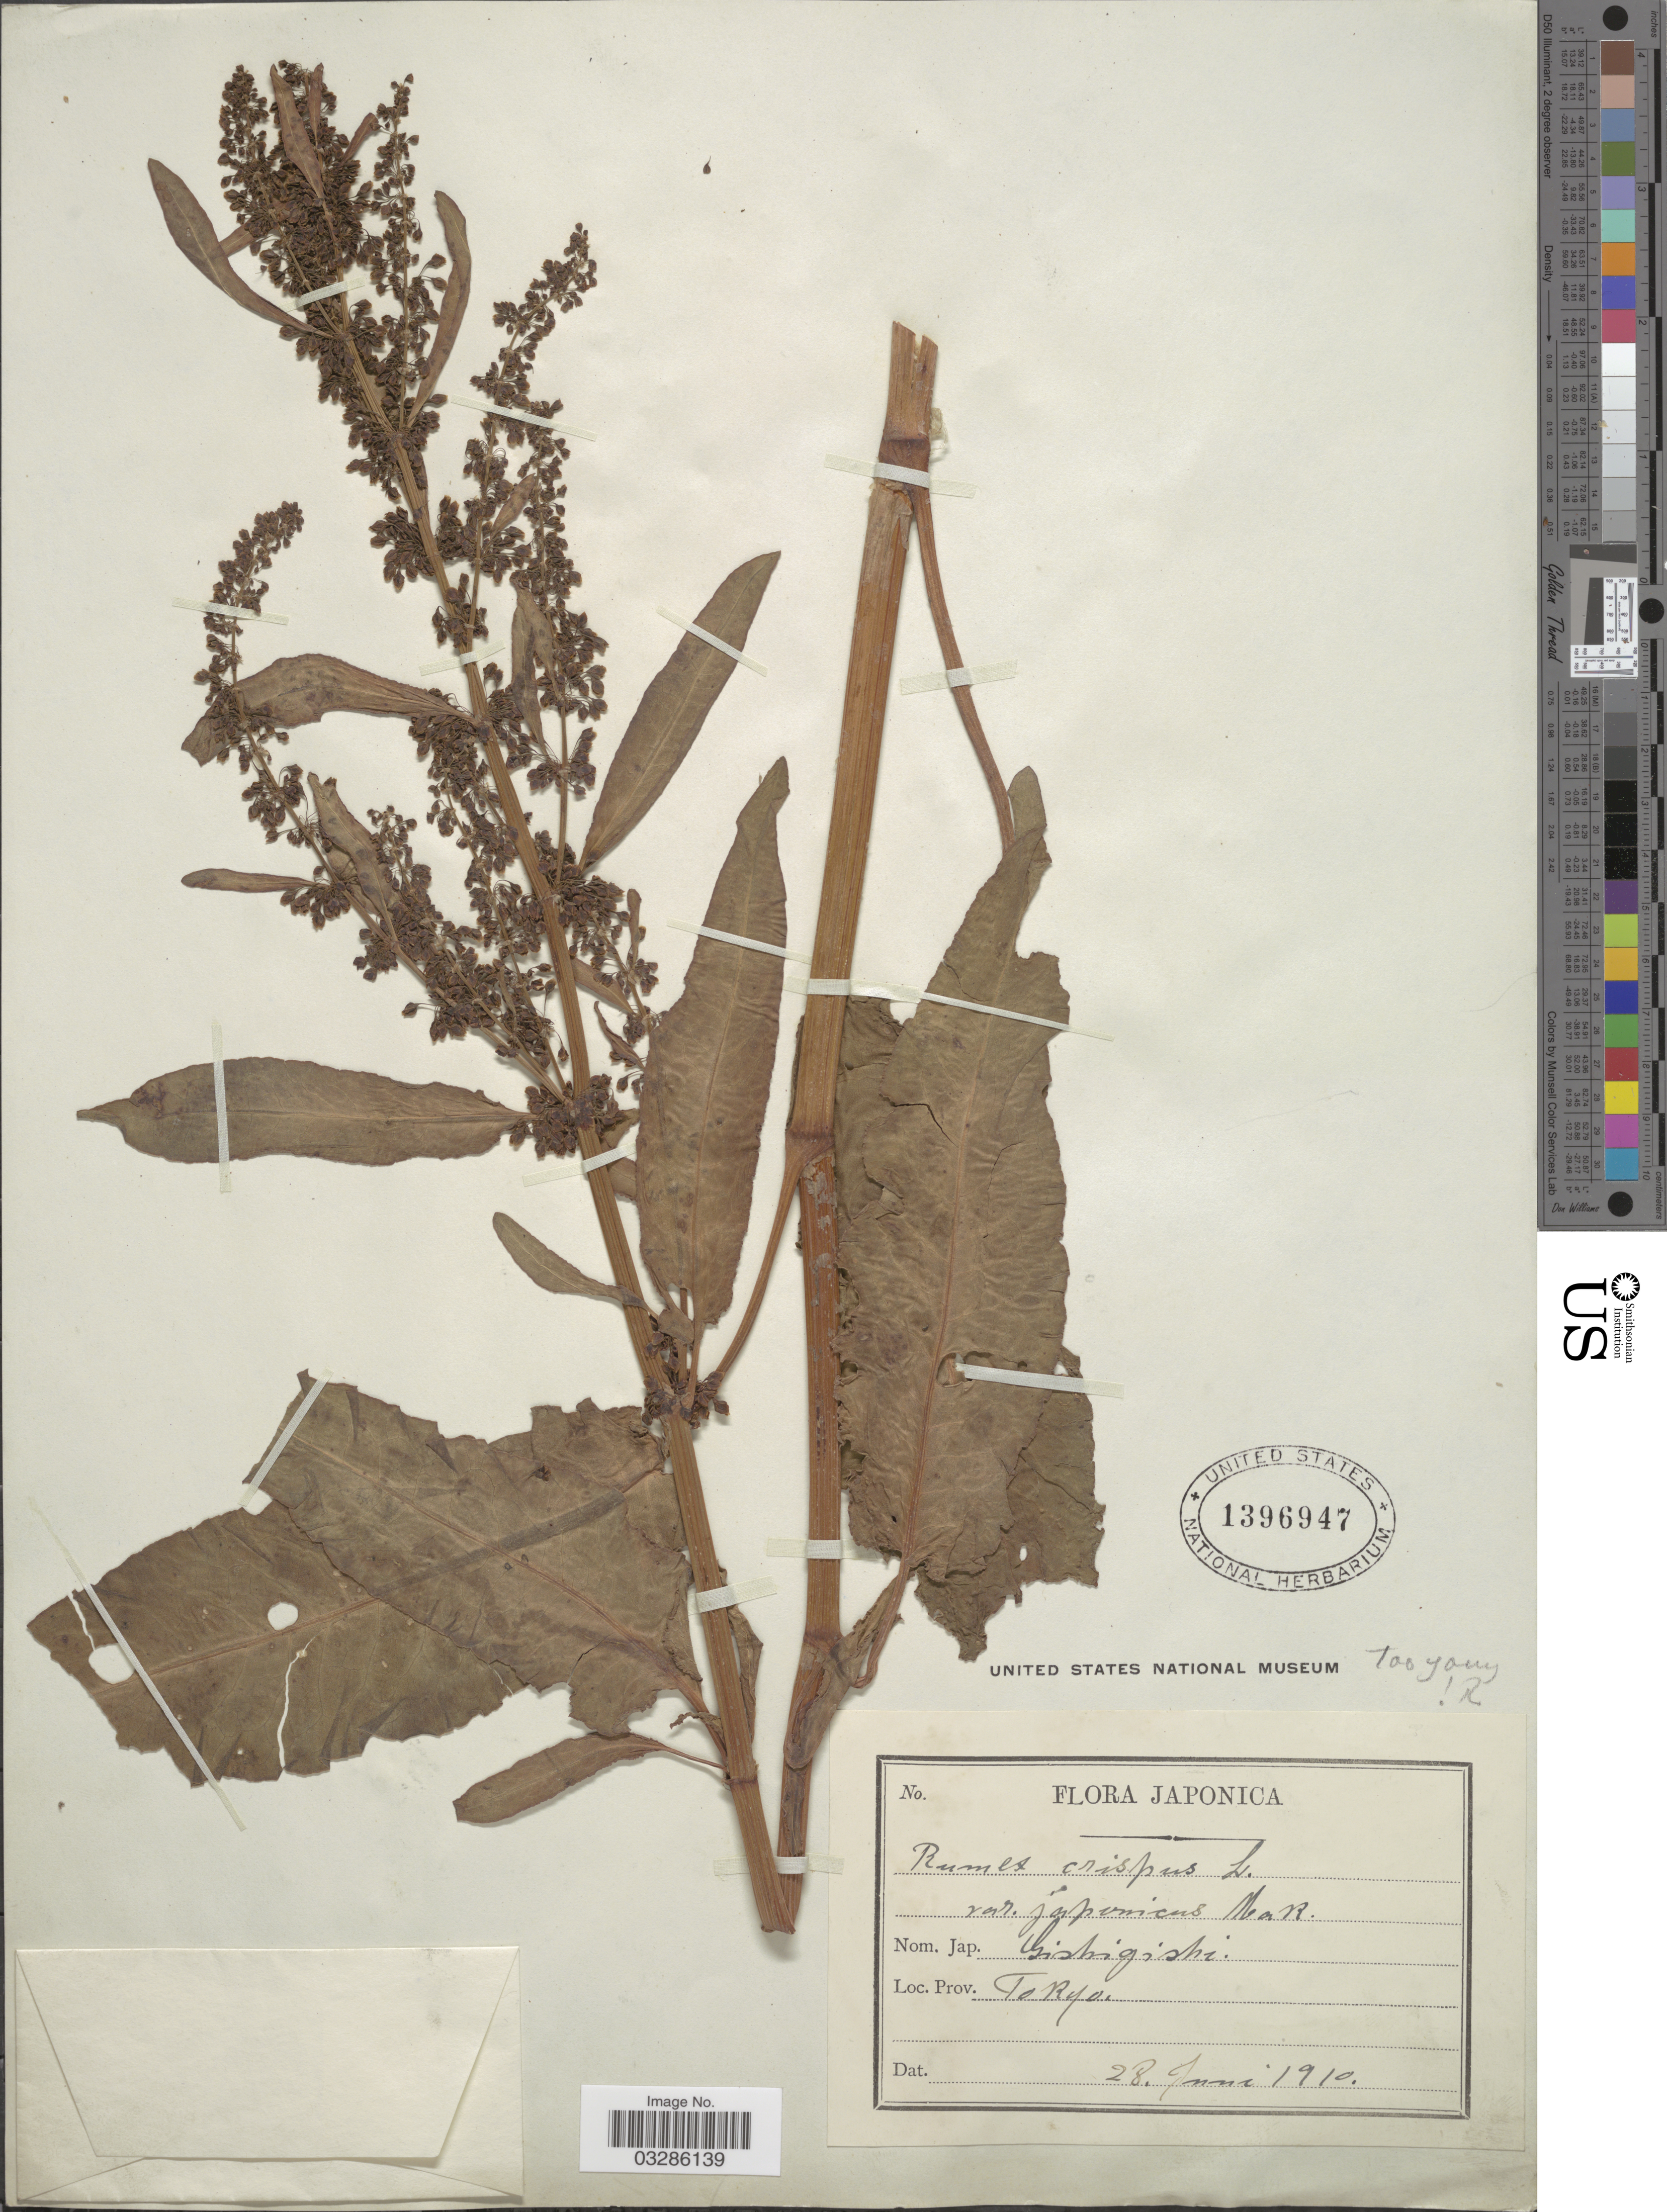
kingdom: Plantae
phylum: Tracheophyta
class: Magnoliopsida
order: Caryophyllales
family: Polygonaceae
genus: Rumex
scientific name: Rumex japonicus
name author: Houtt.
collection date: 1910-06-28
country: Japan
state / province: Tokyo, Federal City of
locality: Prov. Tokyo.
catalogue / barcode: US 1396947